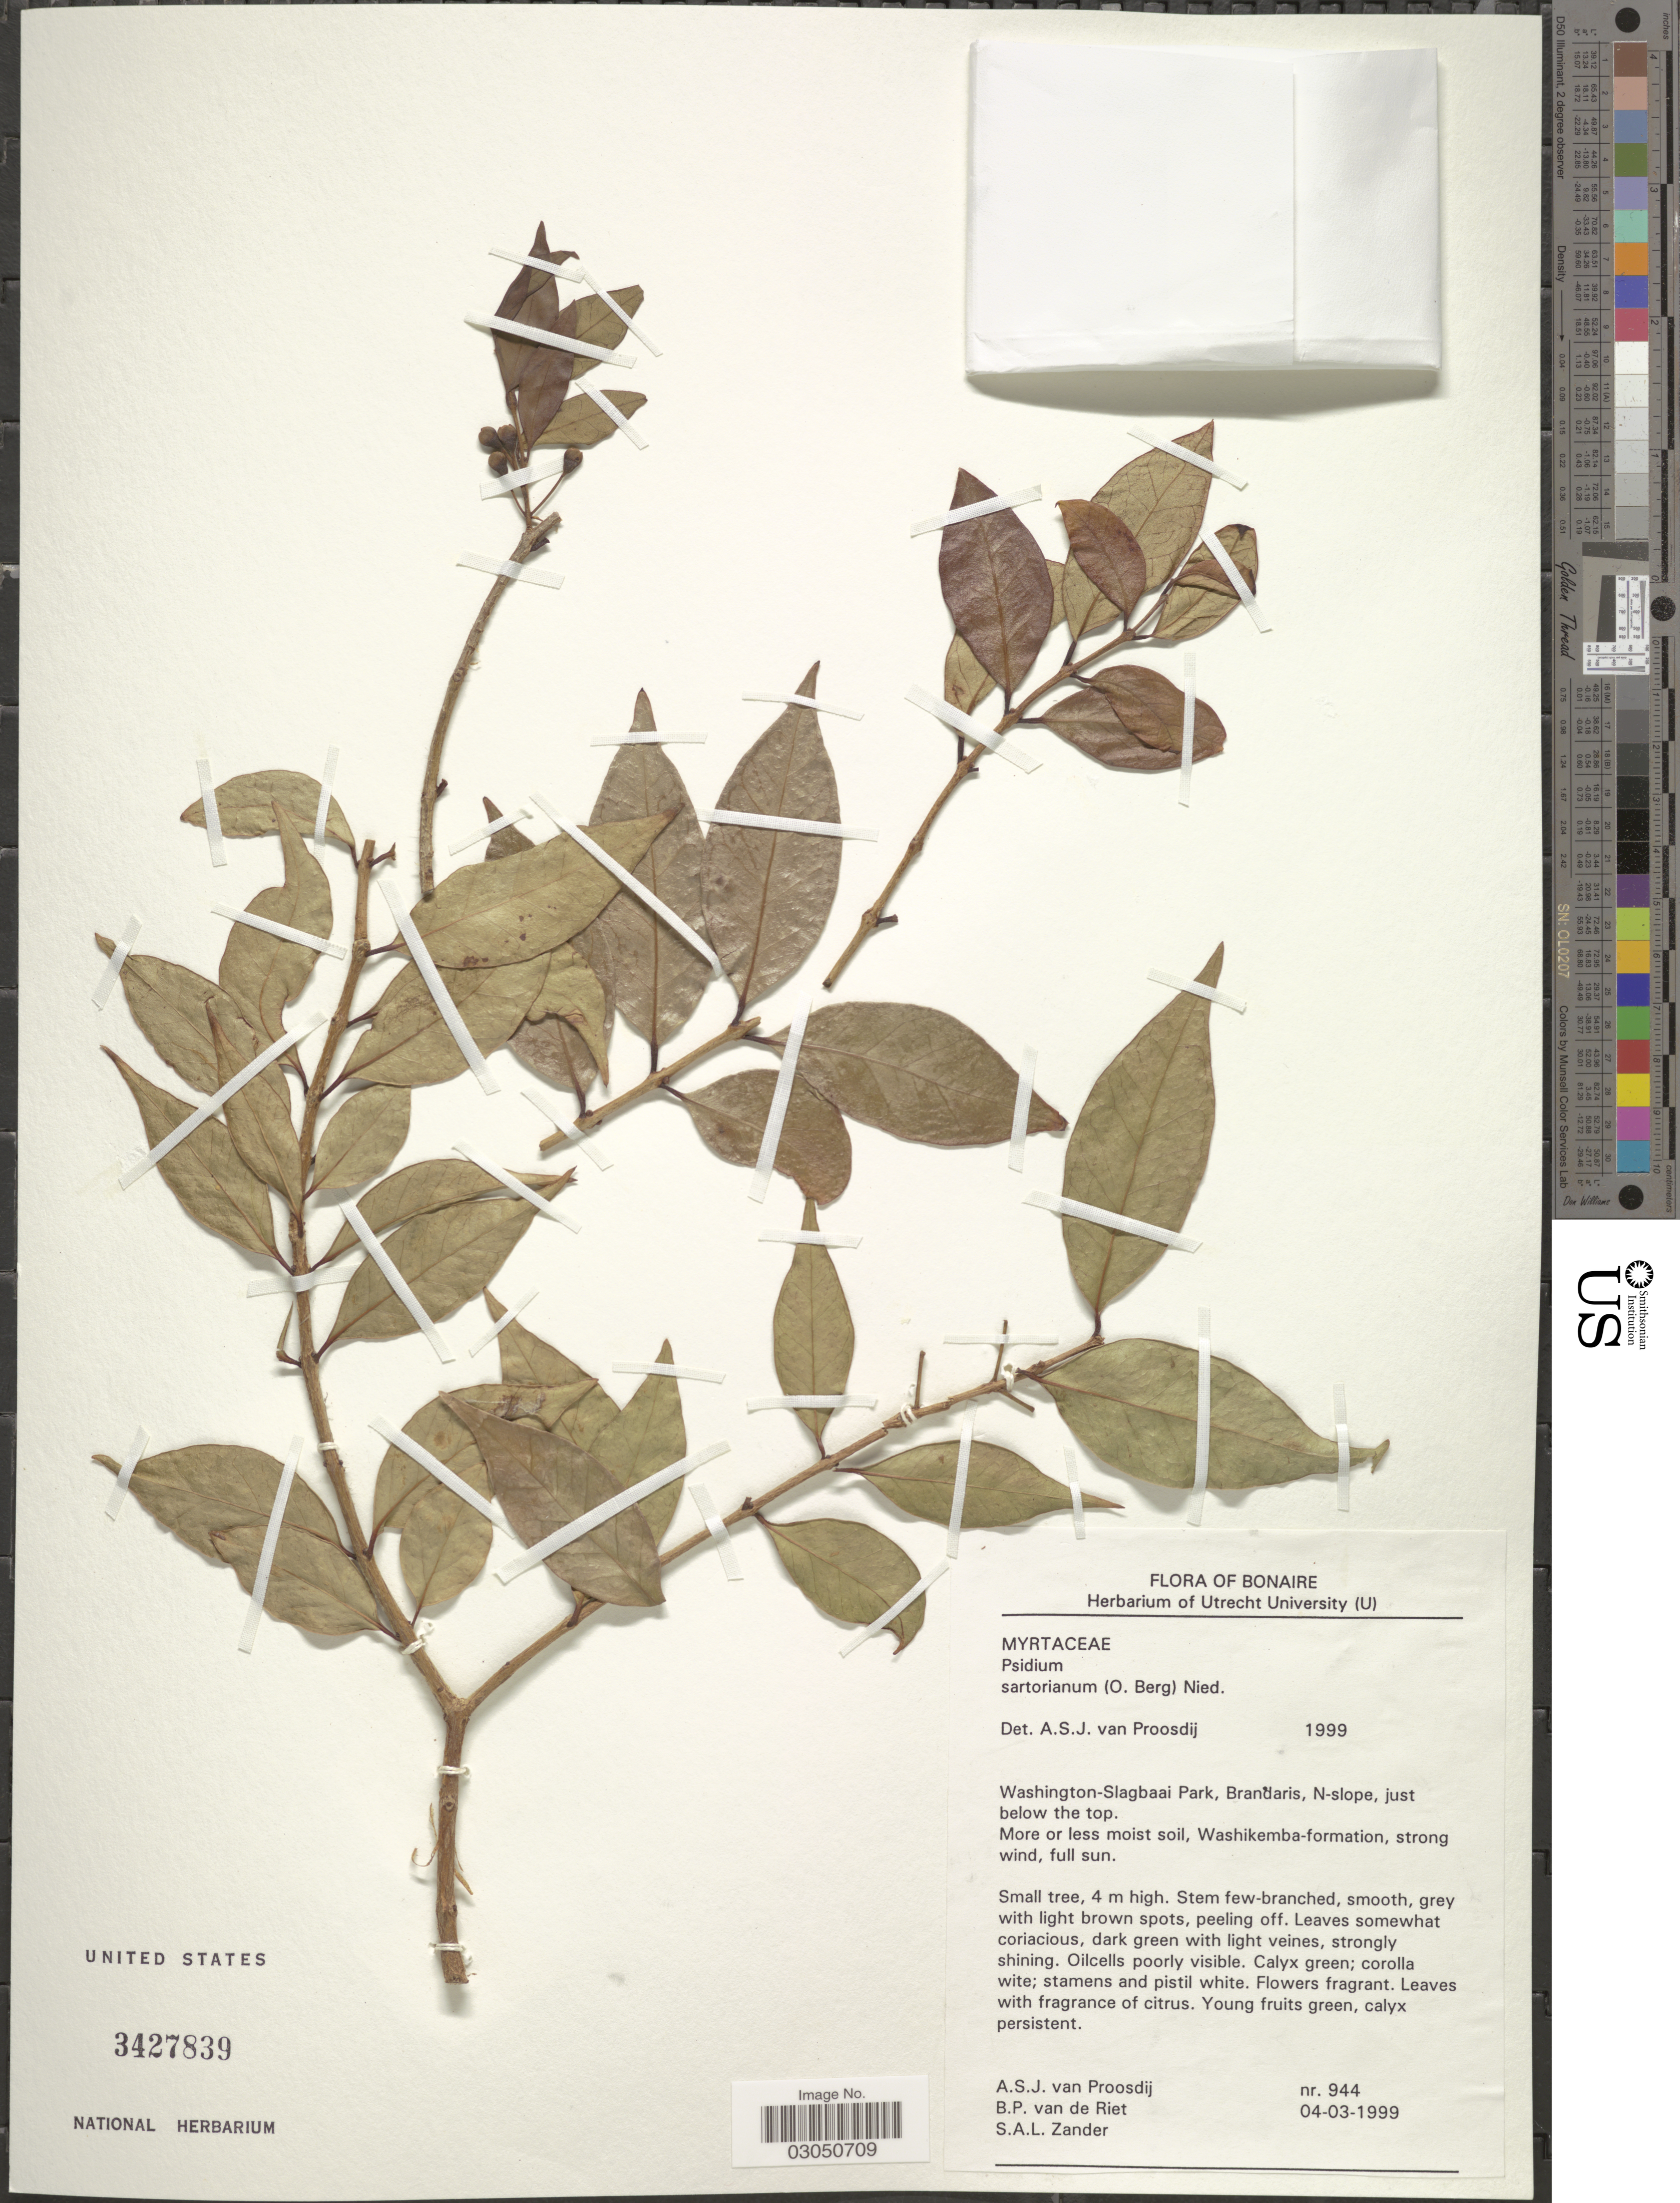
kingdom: Plantae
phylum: Tracheophyta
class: Magnoliopsida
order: Myrtales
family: Myrtaceae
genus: Psidium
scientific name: Psidium sartorianum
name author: (O. Berg) Nied.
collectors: A. Proosdij, B. Riet & S. Zander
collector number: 944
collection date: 1999-03-04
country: Netherlands Antilles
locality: Bonaire. Washington-Slagbaai Park, Brandaris, N-slope, just below the top.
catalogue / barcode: US 3427839